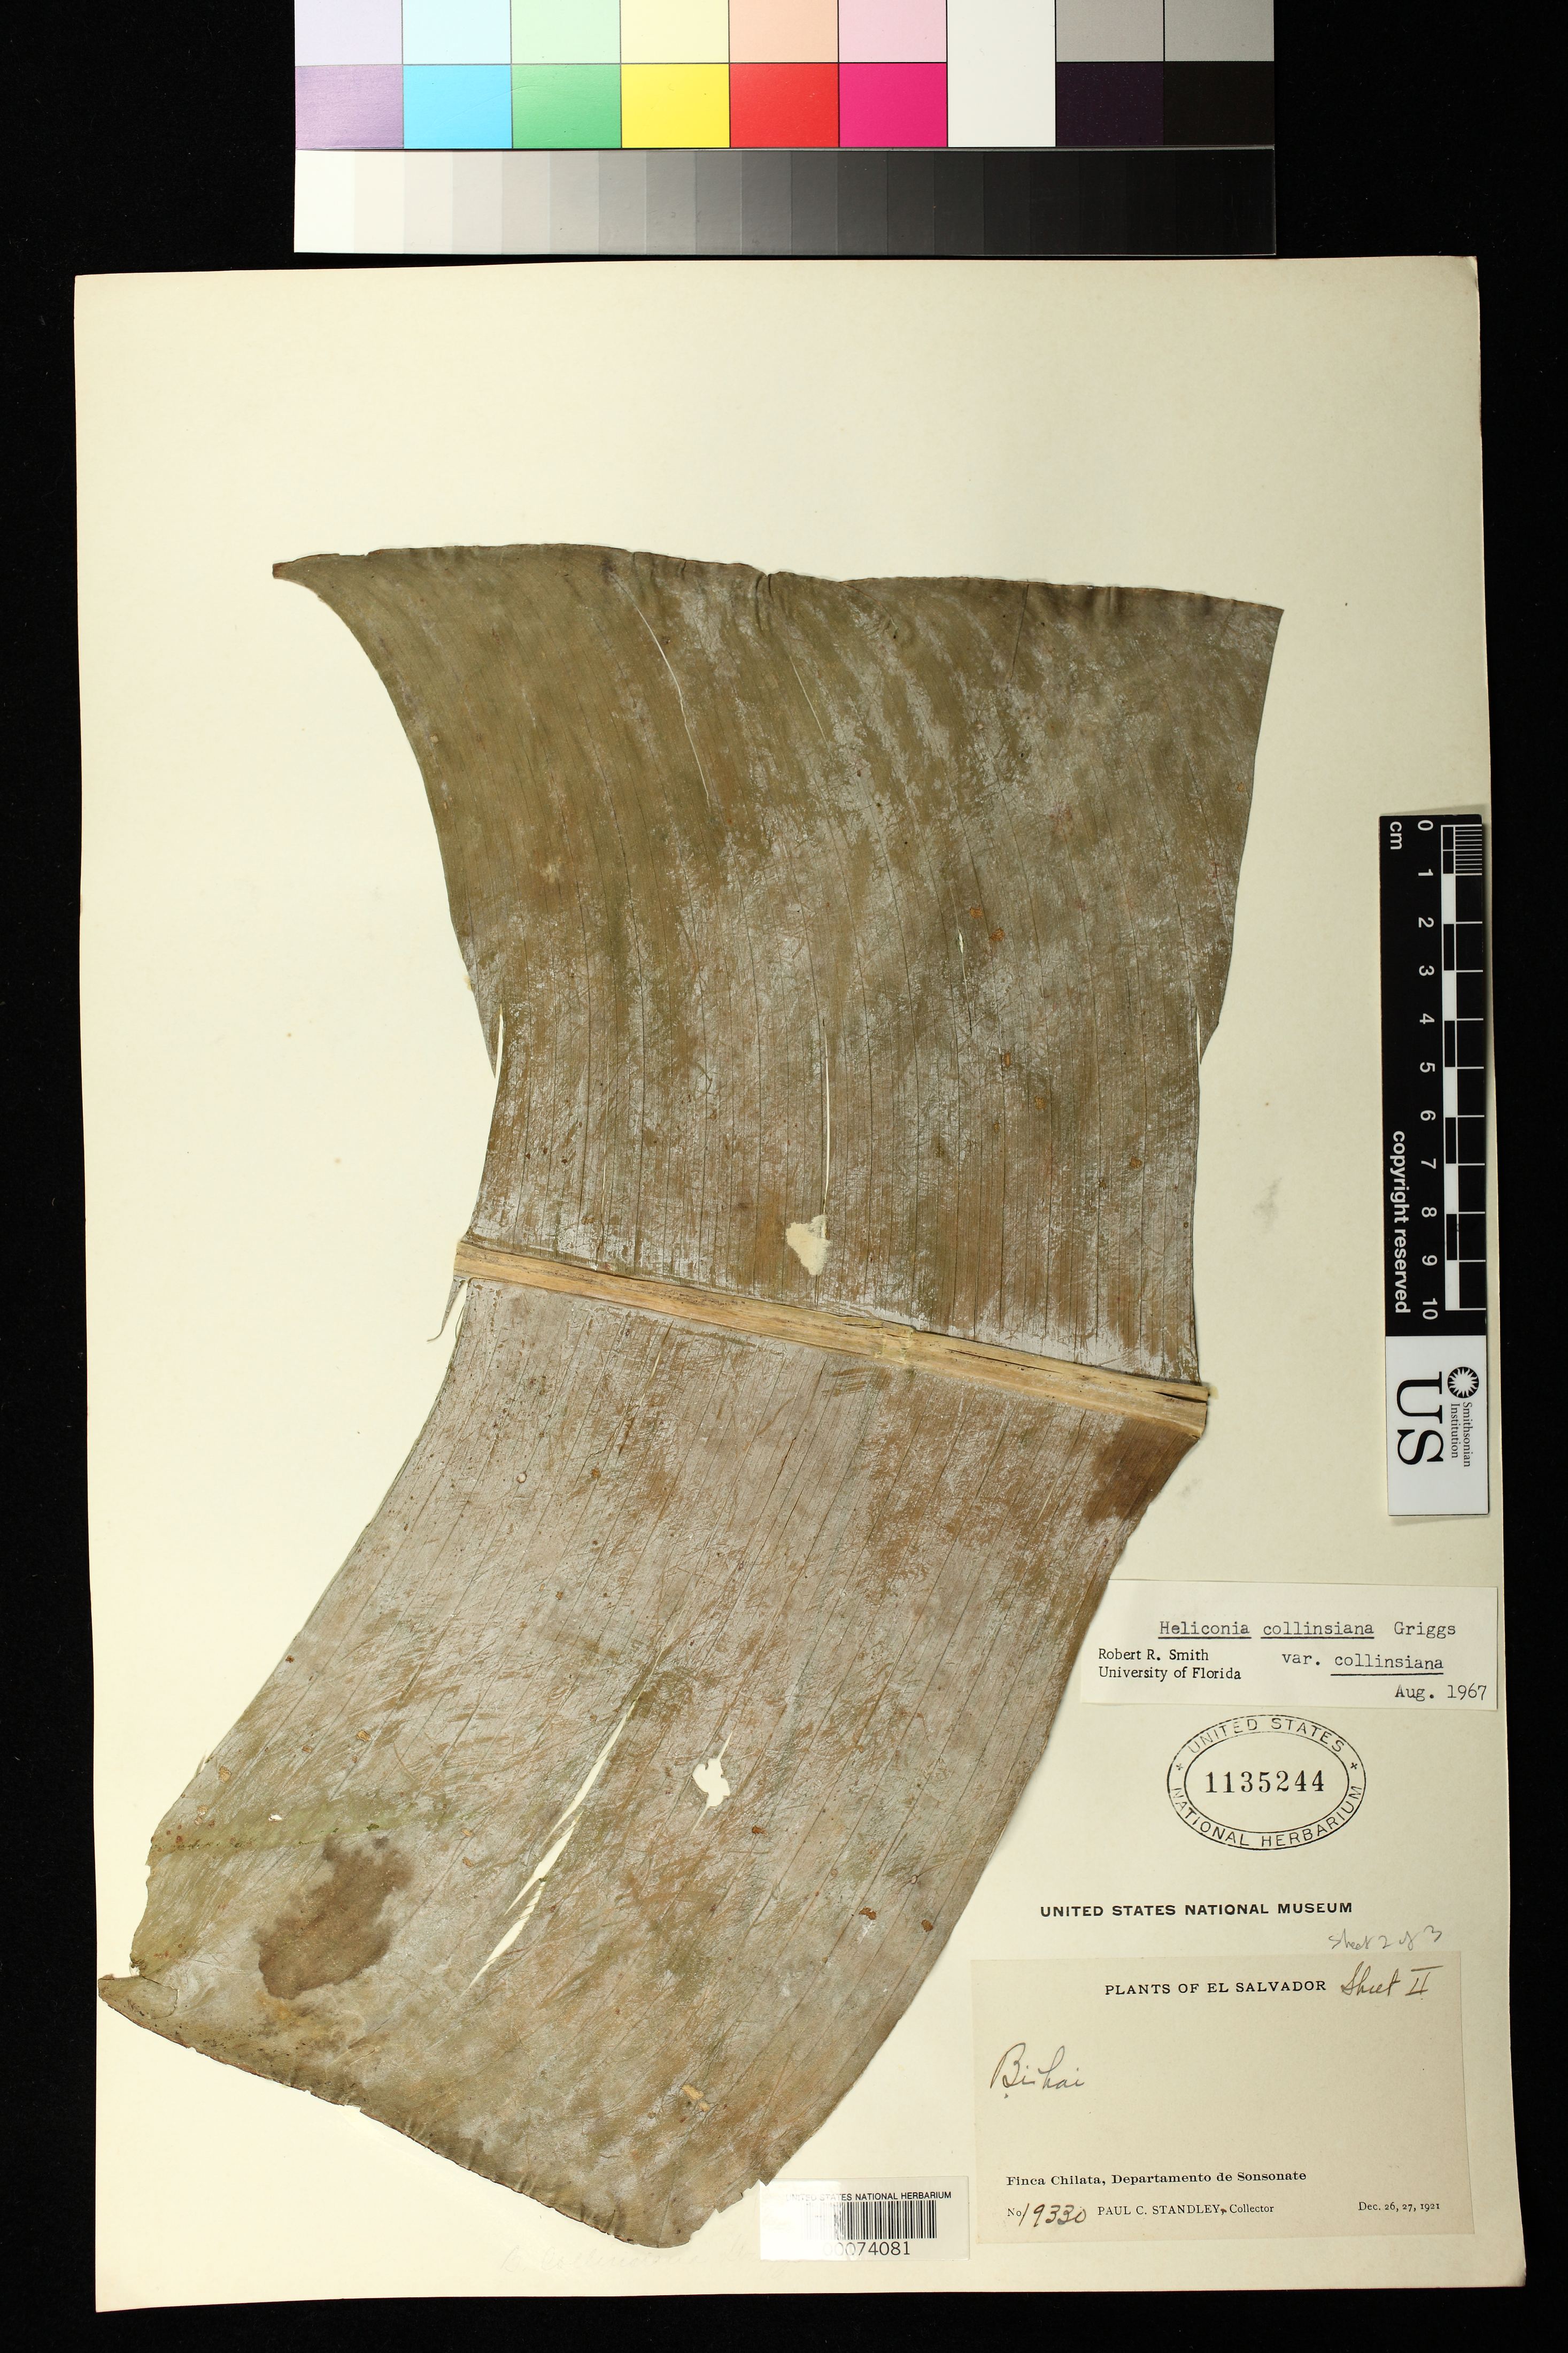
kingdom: Plantae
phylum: Tracheophyta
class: Liliopsida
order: Zingiberales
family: Heliconiaceae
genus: Heliconia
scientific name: Heliconia collinsiana var. collinsiana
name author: R.F. Griggs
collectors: P. C. Standley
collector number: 19330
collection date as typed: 26 Dec 1921 and 27 Dec 1921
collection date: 1921-12-26,1921-12-27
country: El Salvador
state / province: Sonsonate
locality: Finca chilata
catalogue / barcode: US 1135244